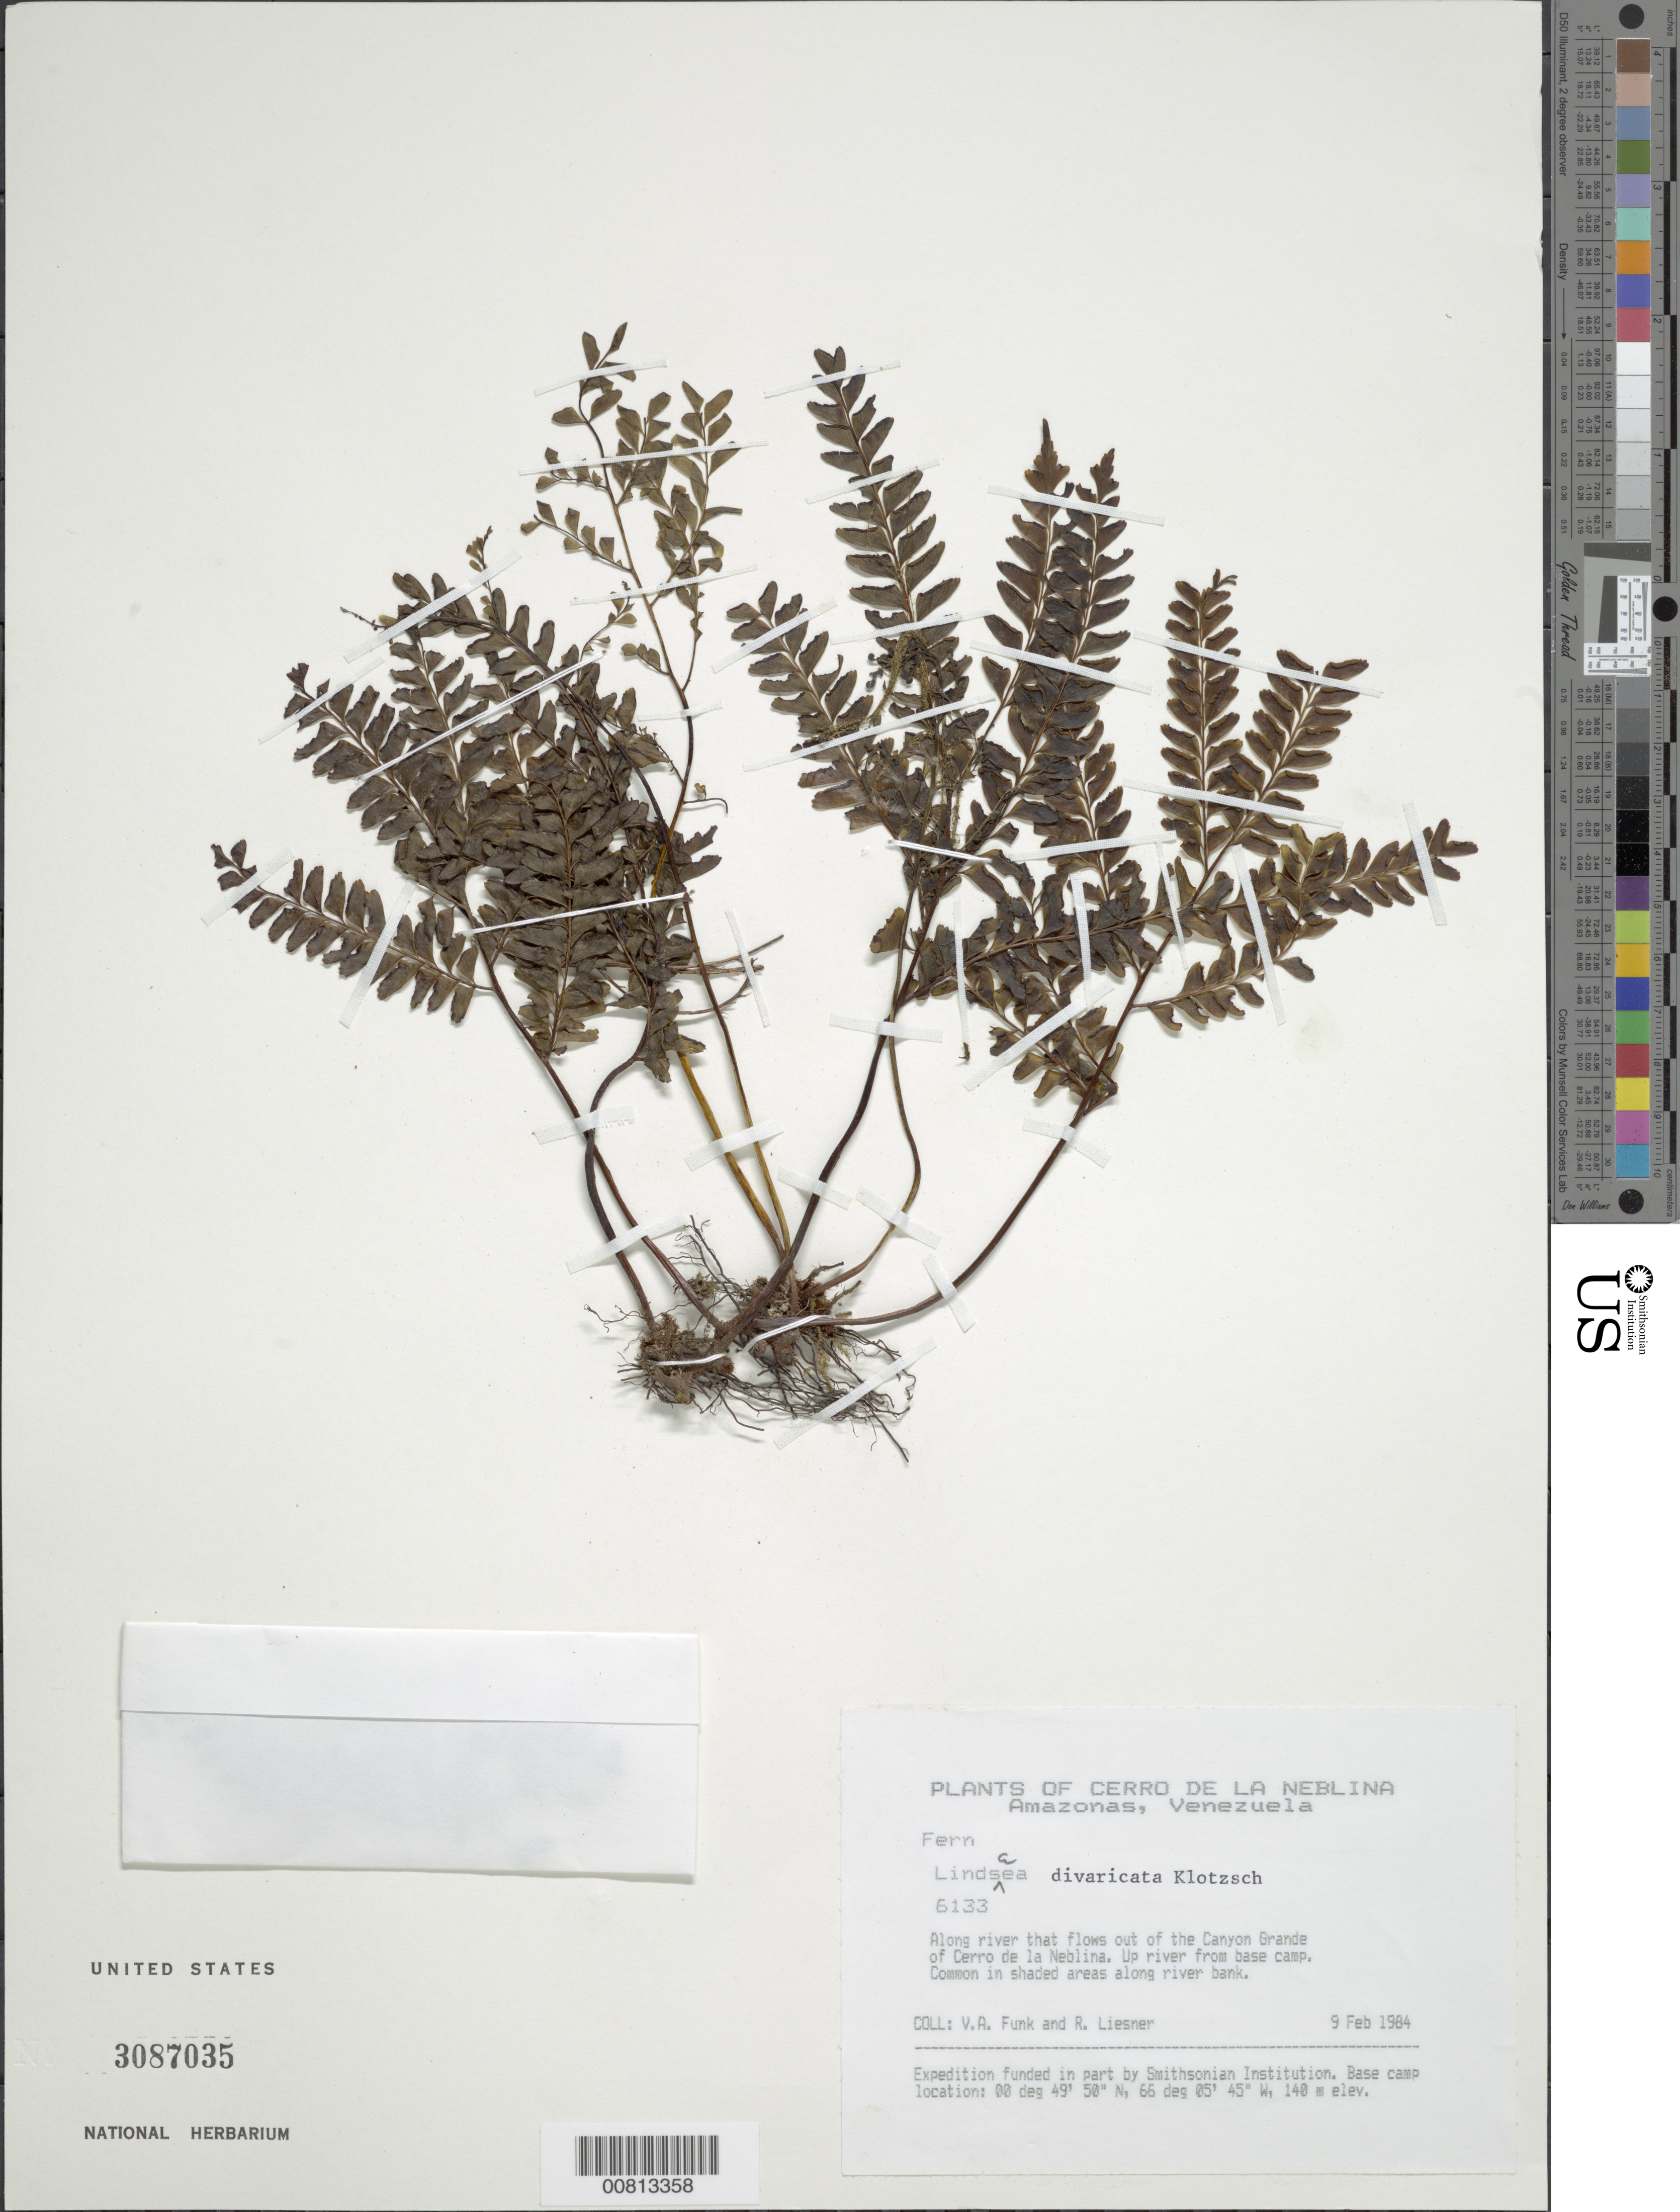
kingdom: Plantae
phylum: Tracheophyta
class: Polypodiopsida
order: Polypodiales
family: Lindsaeaceae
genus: Lindsaea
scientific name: Lindsaea divaricata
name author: Klotzsch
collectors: V. Funk & R. L. Liesner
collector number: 6133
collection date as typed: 9-Feb-84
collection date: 1984-02-09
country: Venezuela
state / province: Amazonas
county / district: Río Negro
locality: Canyon Grande, Cerro de la Neblina, upriver from base camp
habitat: Along river flowing out of the canyon; shaded areas along river bank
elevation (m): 140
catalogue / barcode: US 3087035